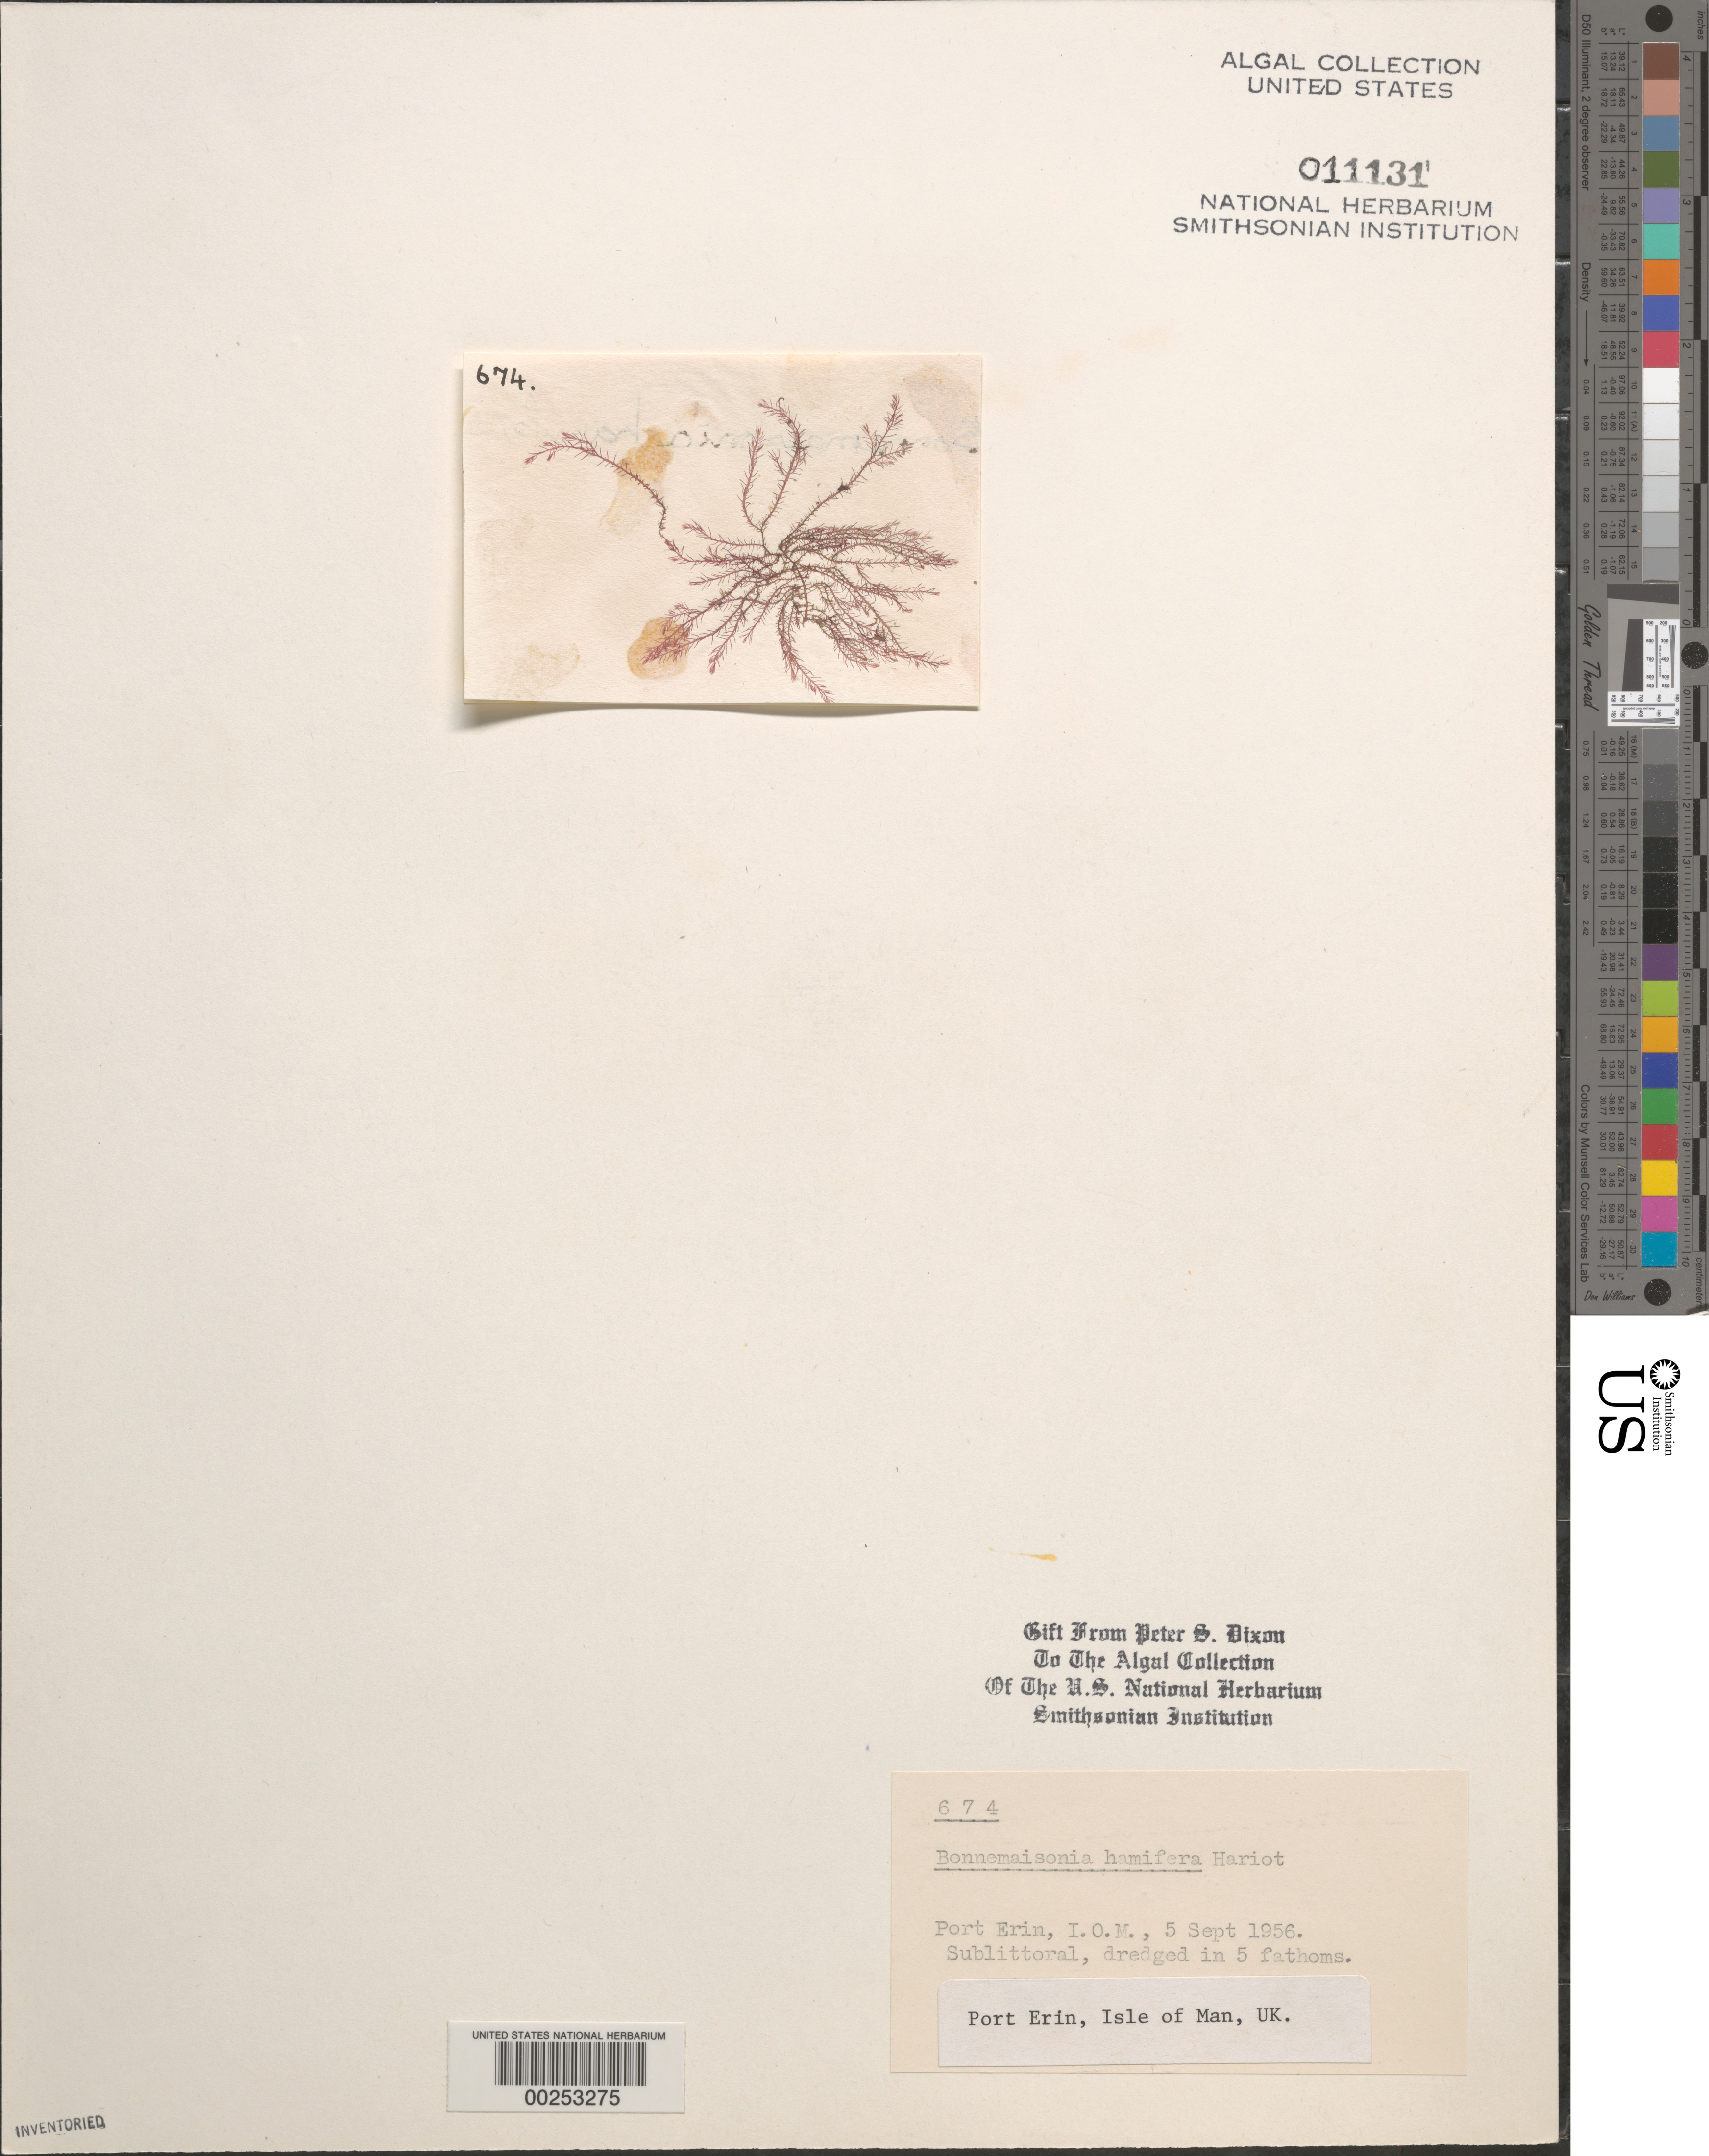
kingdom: Plantae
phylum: Rhodophyta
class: Florideophyceae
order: Bonnemaisoniales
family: Bonnemaisoniaceae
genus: Bonnemaisonia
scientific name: Bonnemaisonia hamifera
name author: P. Hariot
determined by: Dixon, P. S.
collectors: P. S. Dixon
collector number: PSD 674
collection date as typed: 05 Sep 1956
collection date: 1956-09-05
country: United Kingdom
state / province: England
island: Isle of Man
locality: Port Erin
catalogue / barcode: US 11131